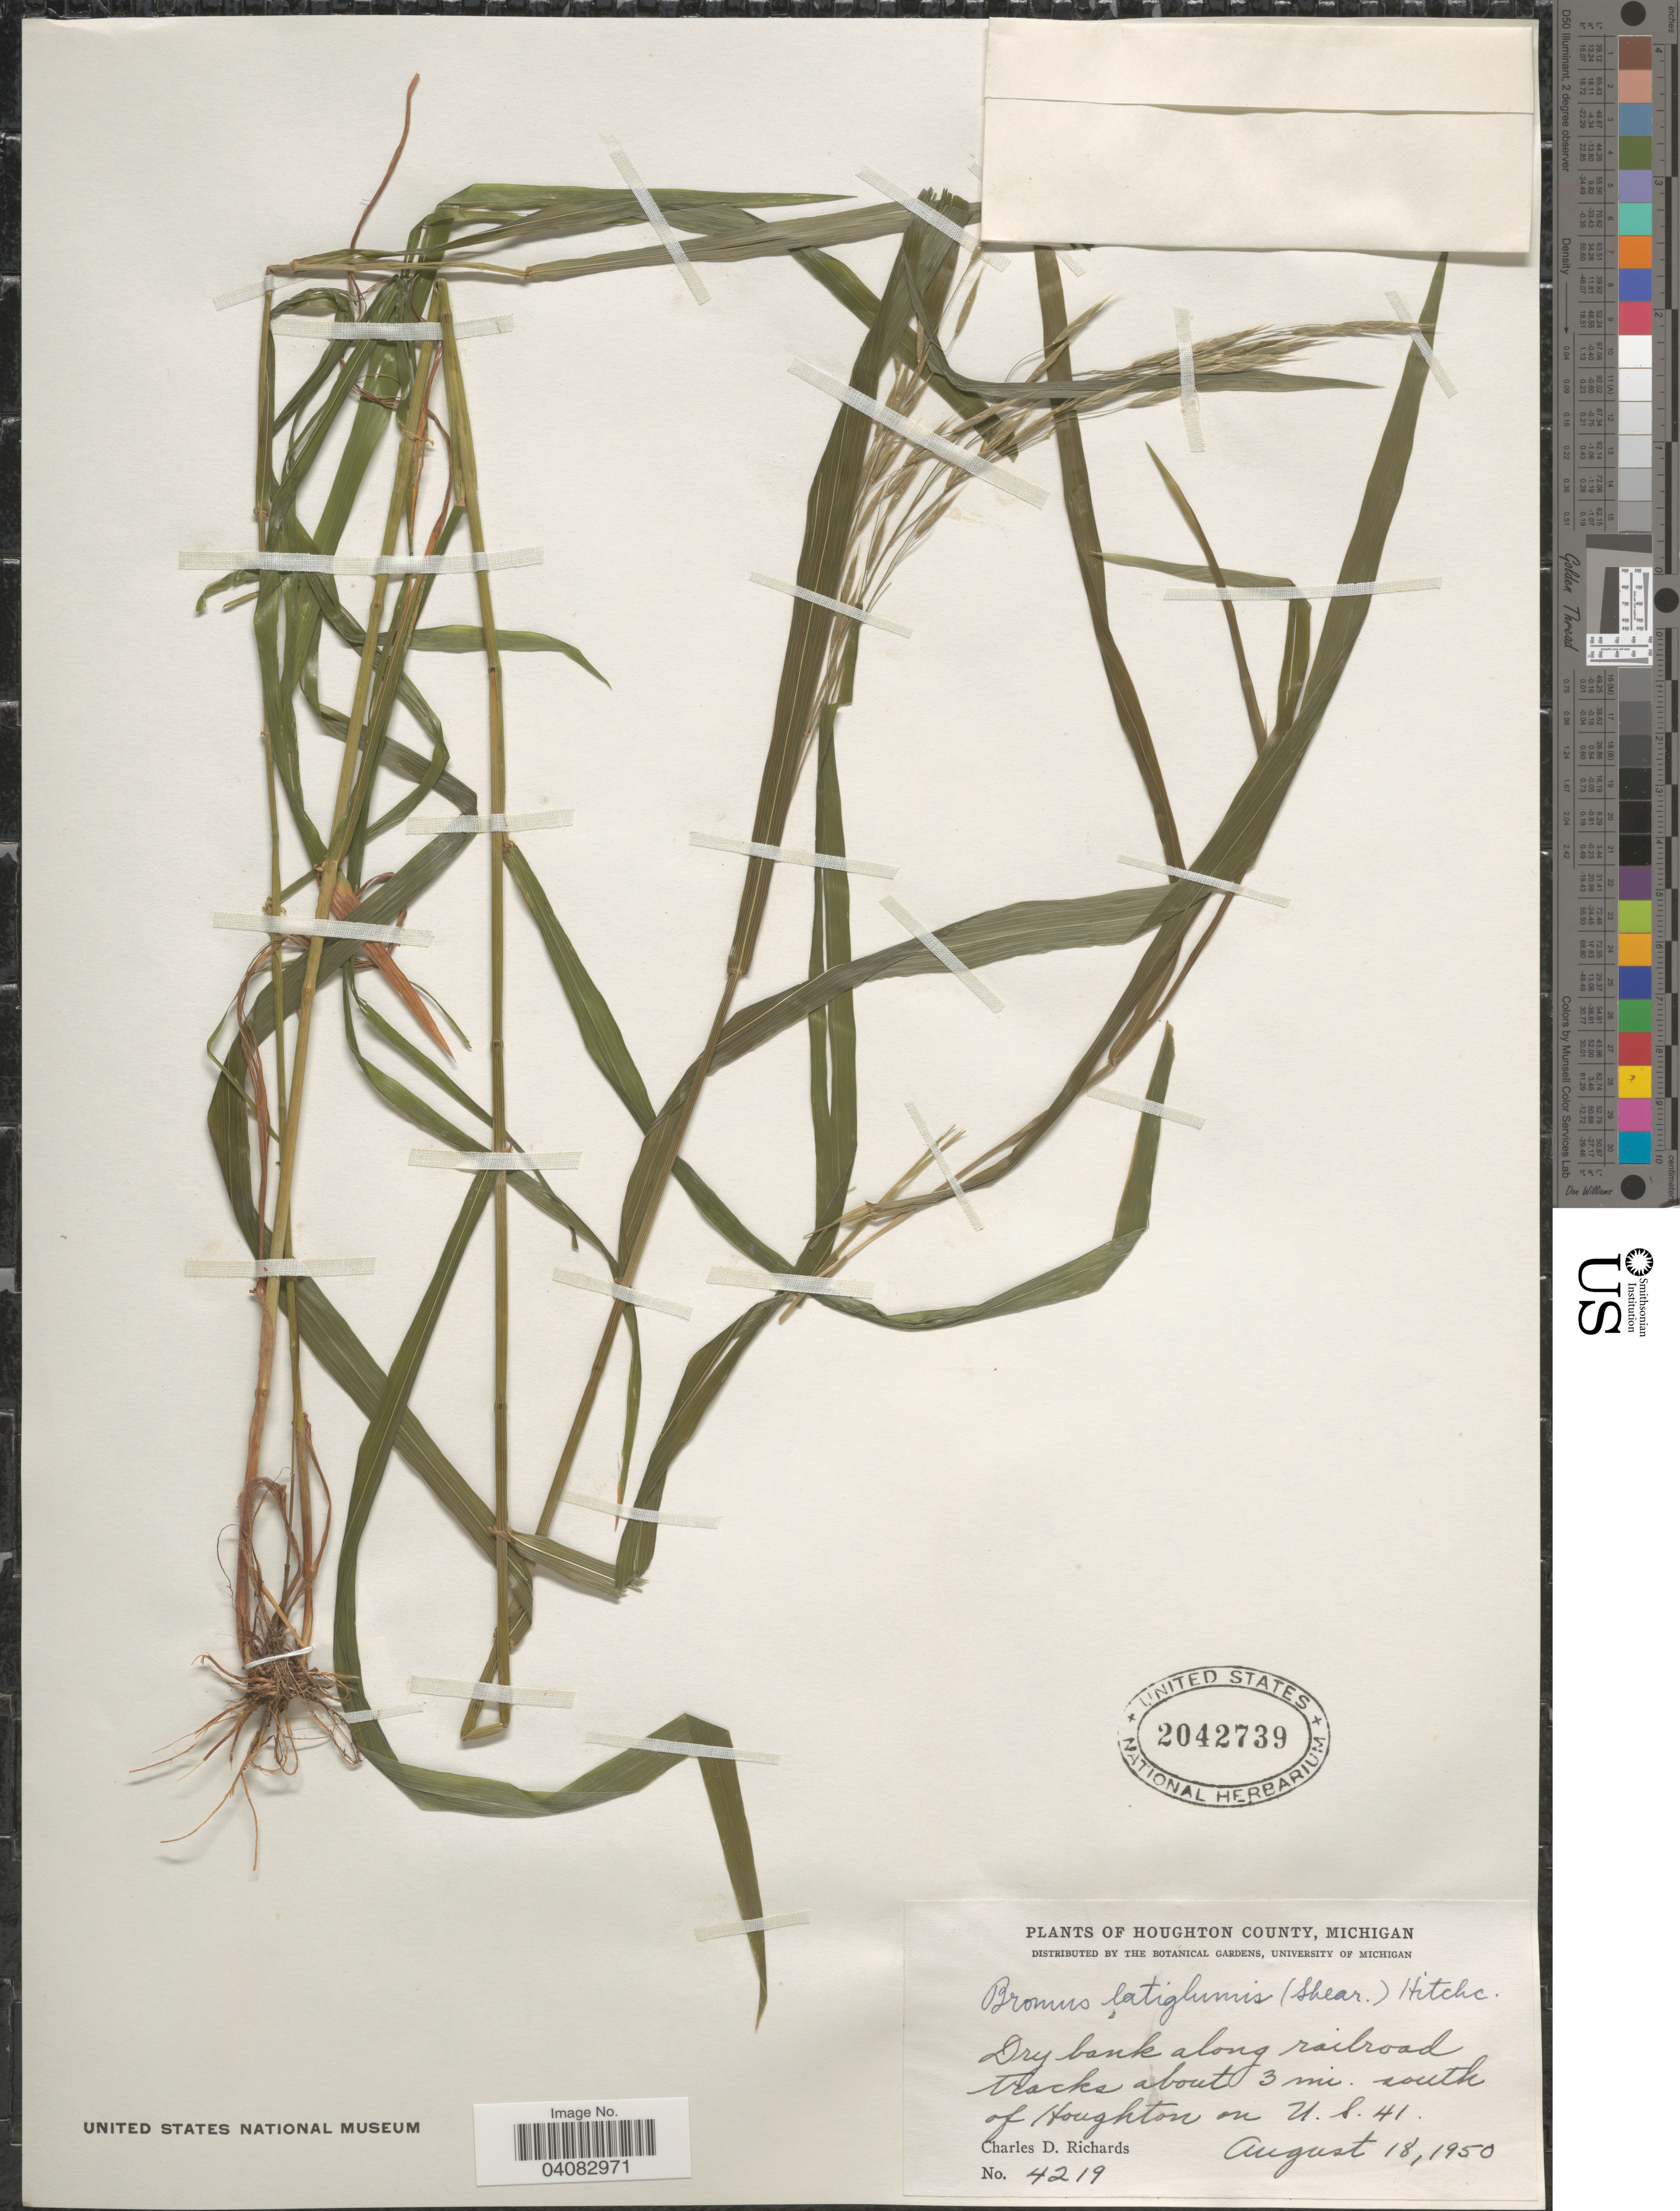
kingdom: Plantae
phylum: Tracheophyta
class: Liliopsida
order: Poales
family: Poaceae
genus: Bromus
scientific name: Bromus latiglumis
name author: (Scribn. ex Shear) Hitchc.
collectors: C. Richards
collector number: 4219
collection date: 1950-08-18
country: United States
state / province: Michigan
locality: Houghton County. Dry bank along railroad tracks about 3 mi. south of Houghton on U.S. 41.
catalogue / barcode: US 2042739